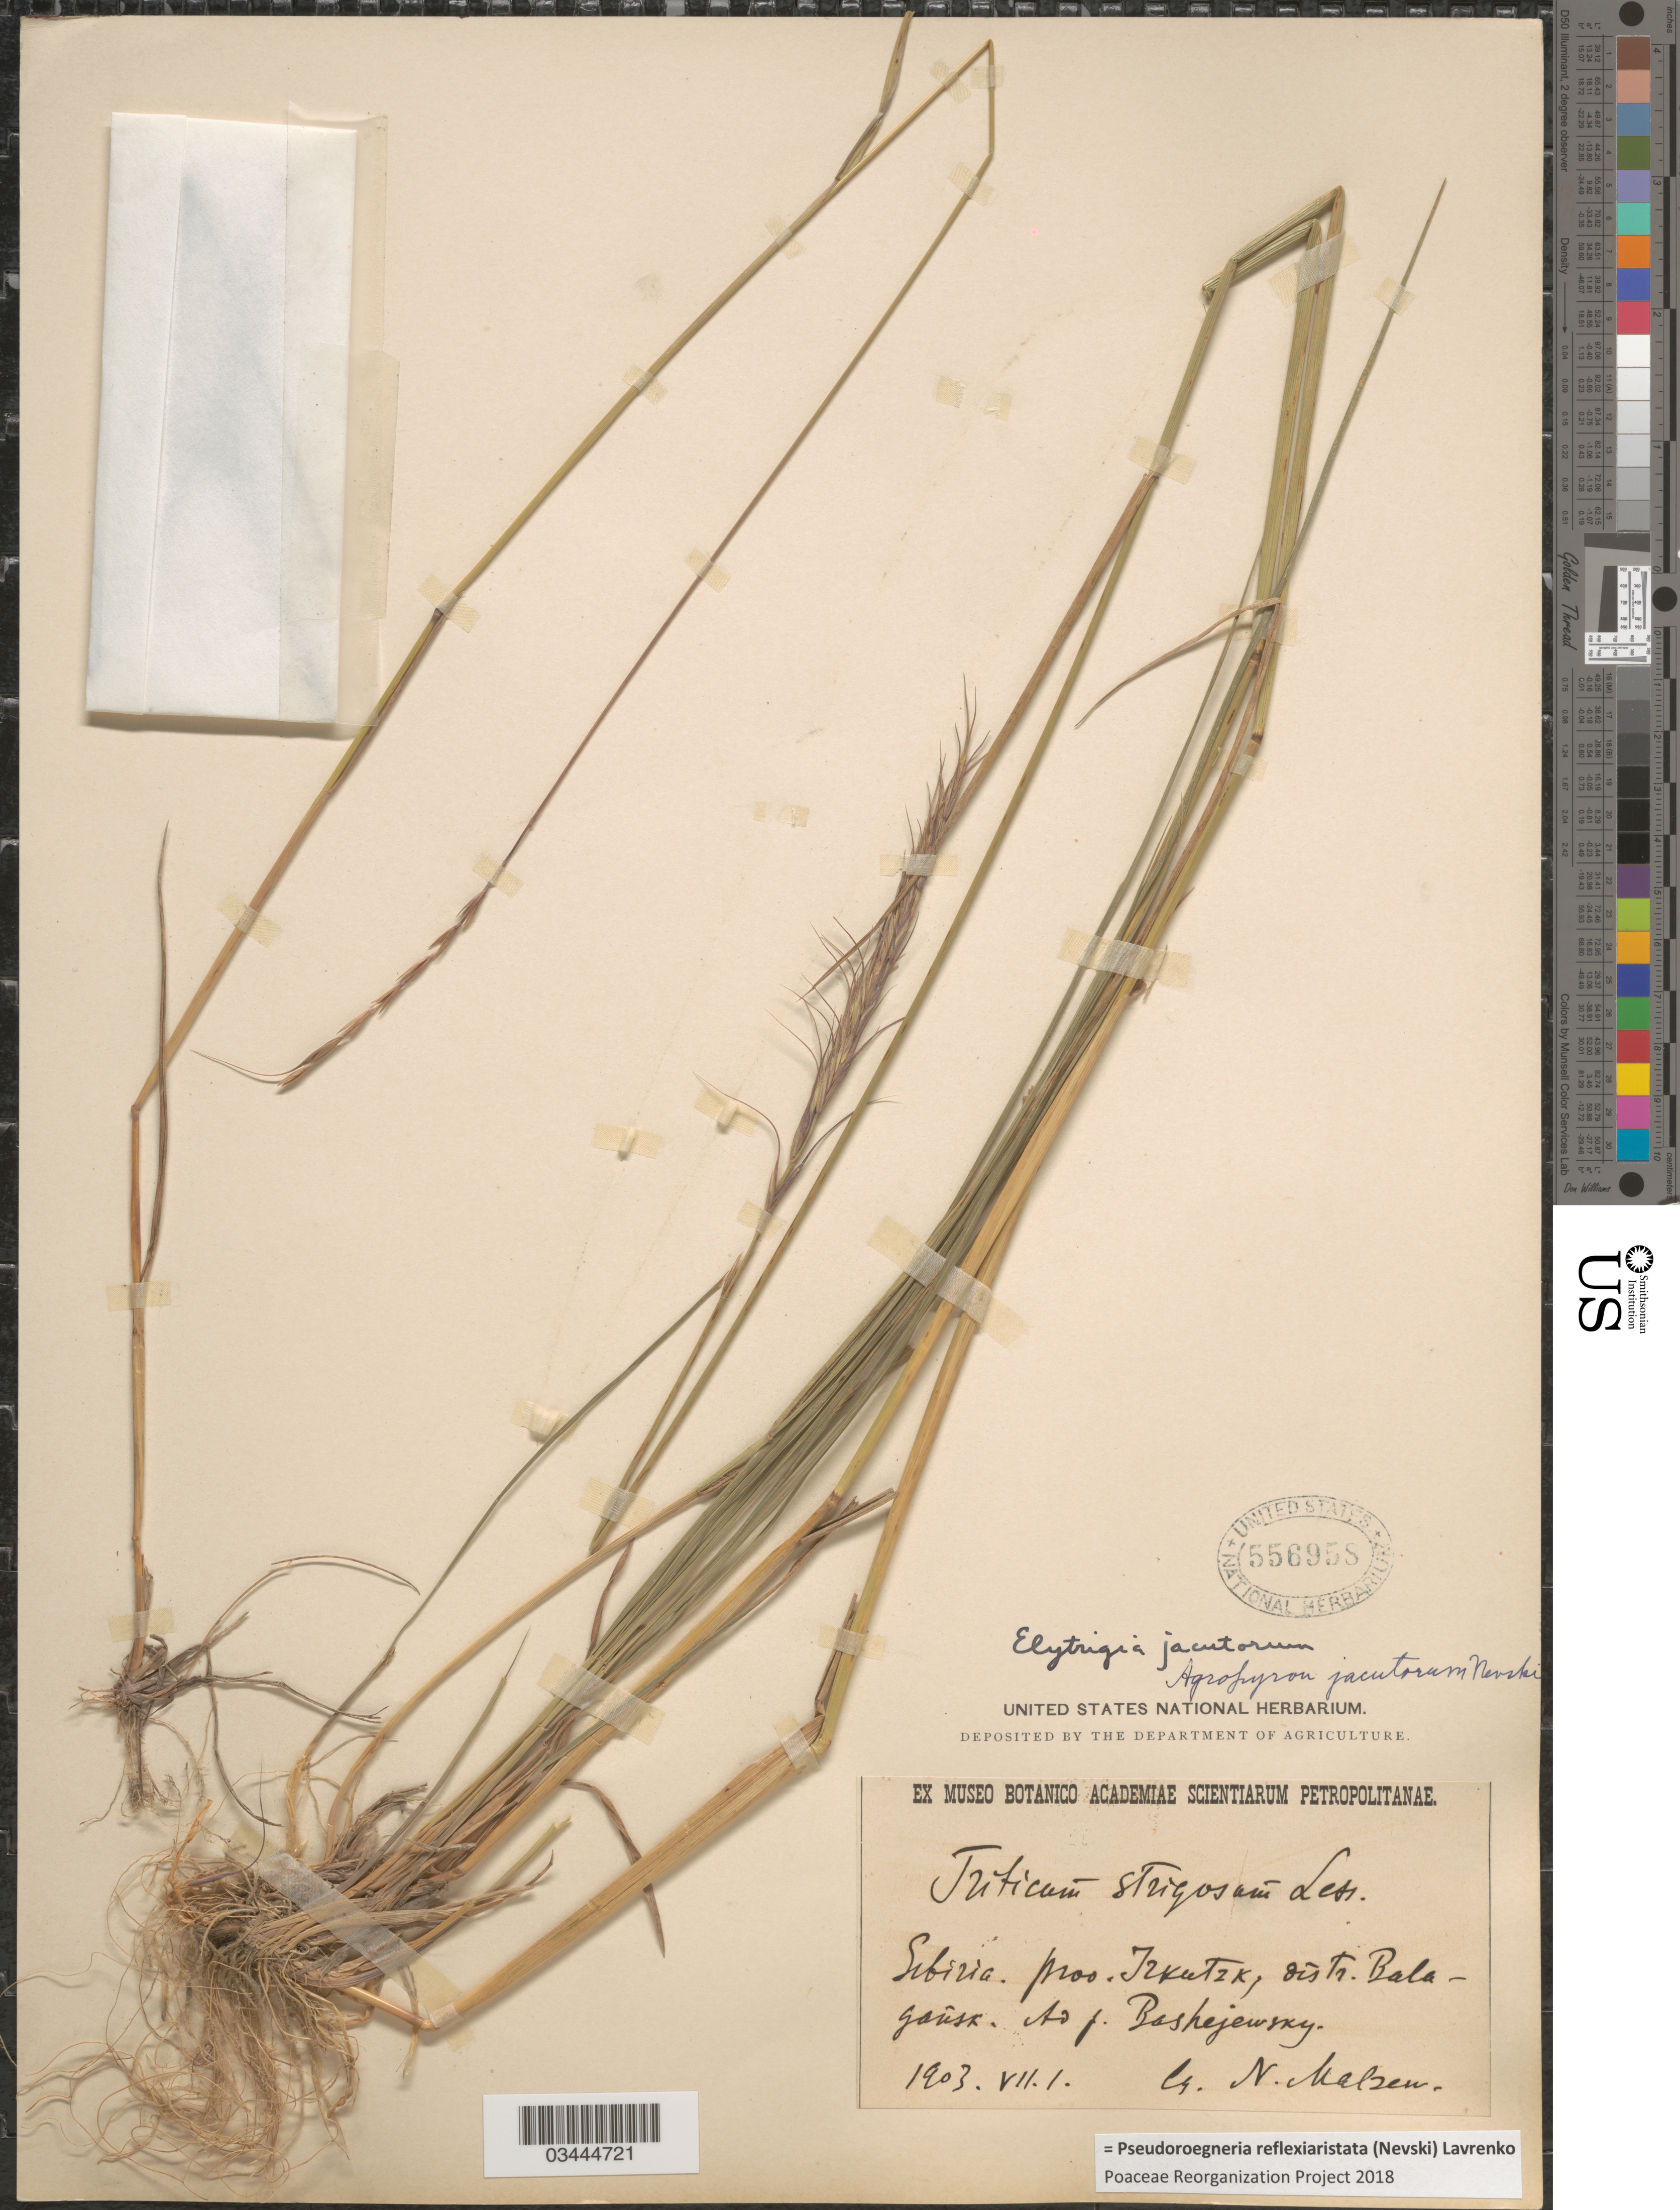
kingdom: Plantae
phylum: Tracheophyta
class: Liliopsida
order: Poales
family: Poaceae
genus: Pseudoroegneria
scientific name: Pseudoroegneria reflexiaristata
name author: (Nevski) Lavrenko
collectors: N. A. Nelson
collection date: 1903-07-01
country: Russian Federation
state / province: Irkutsk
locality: Sibiria. Prov. Irkutzk, distr. Balagansk. Ad f. Bashejewsky.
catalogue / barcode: US 556958